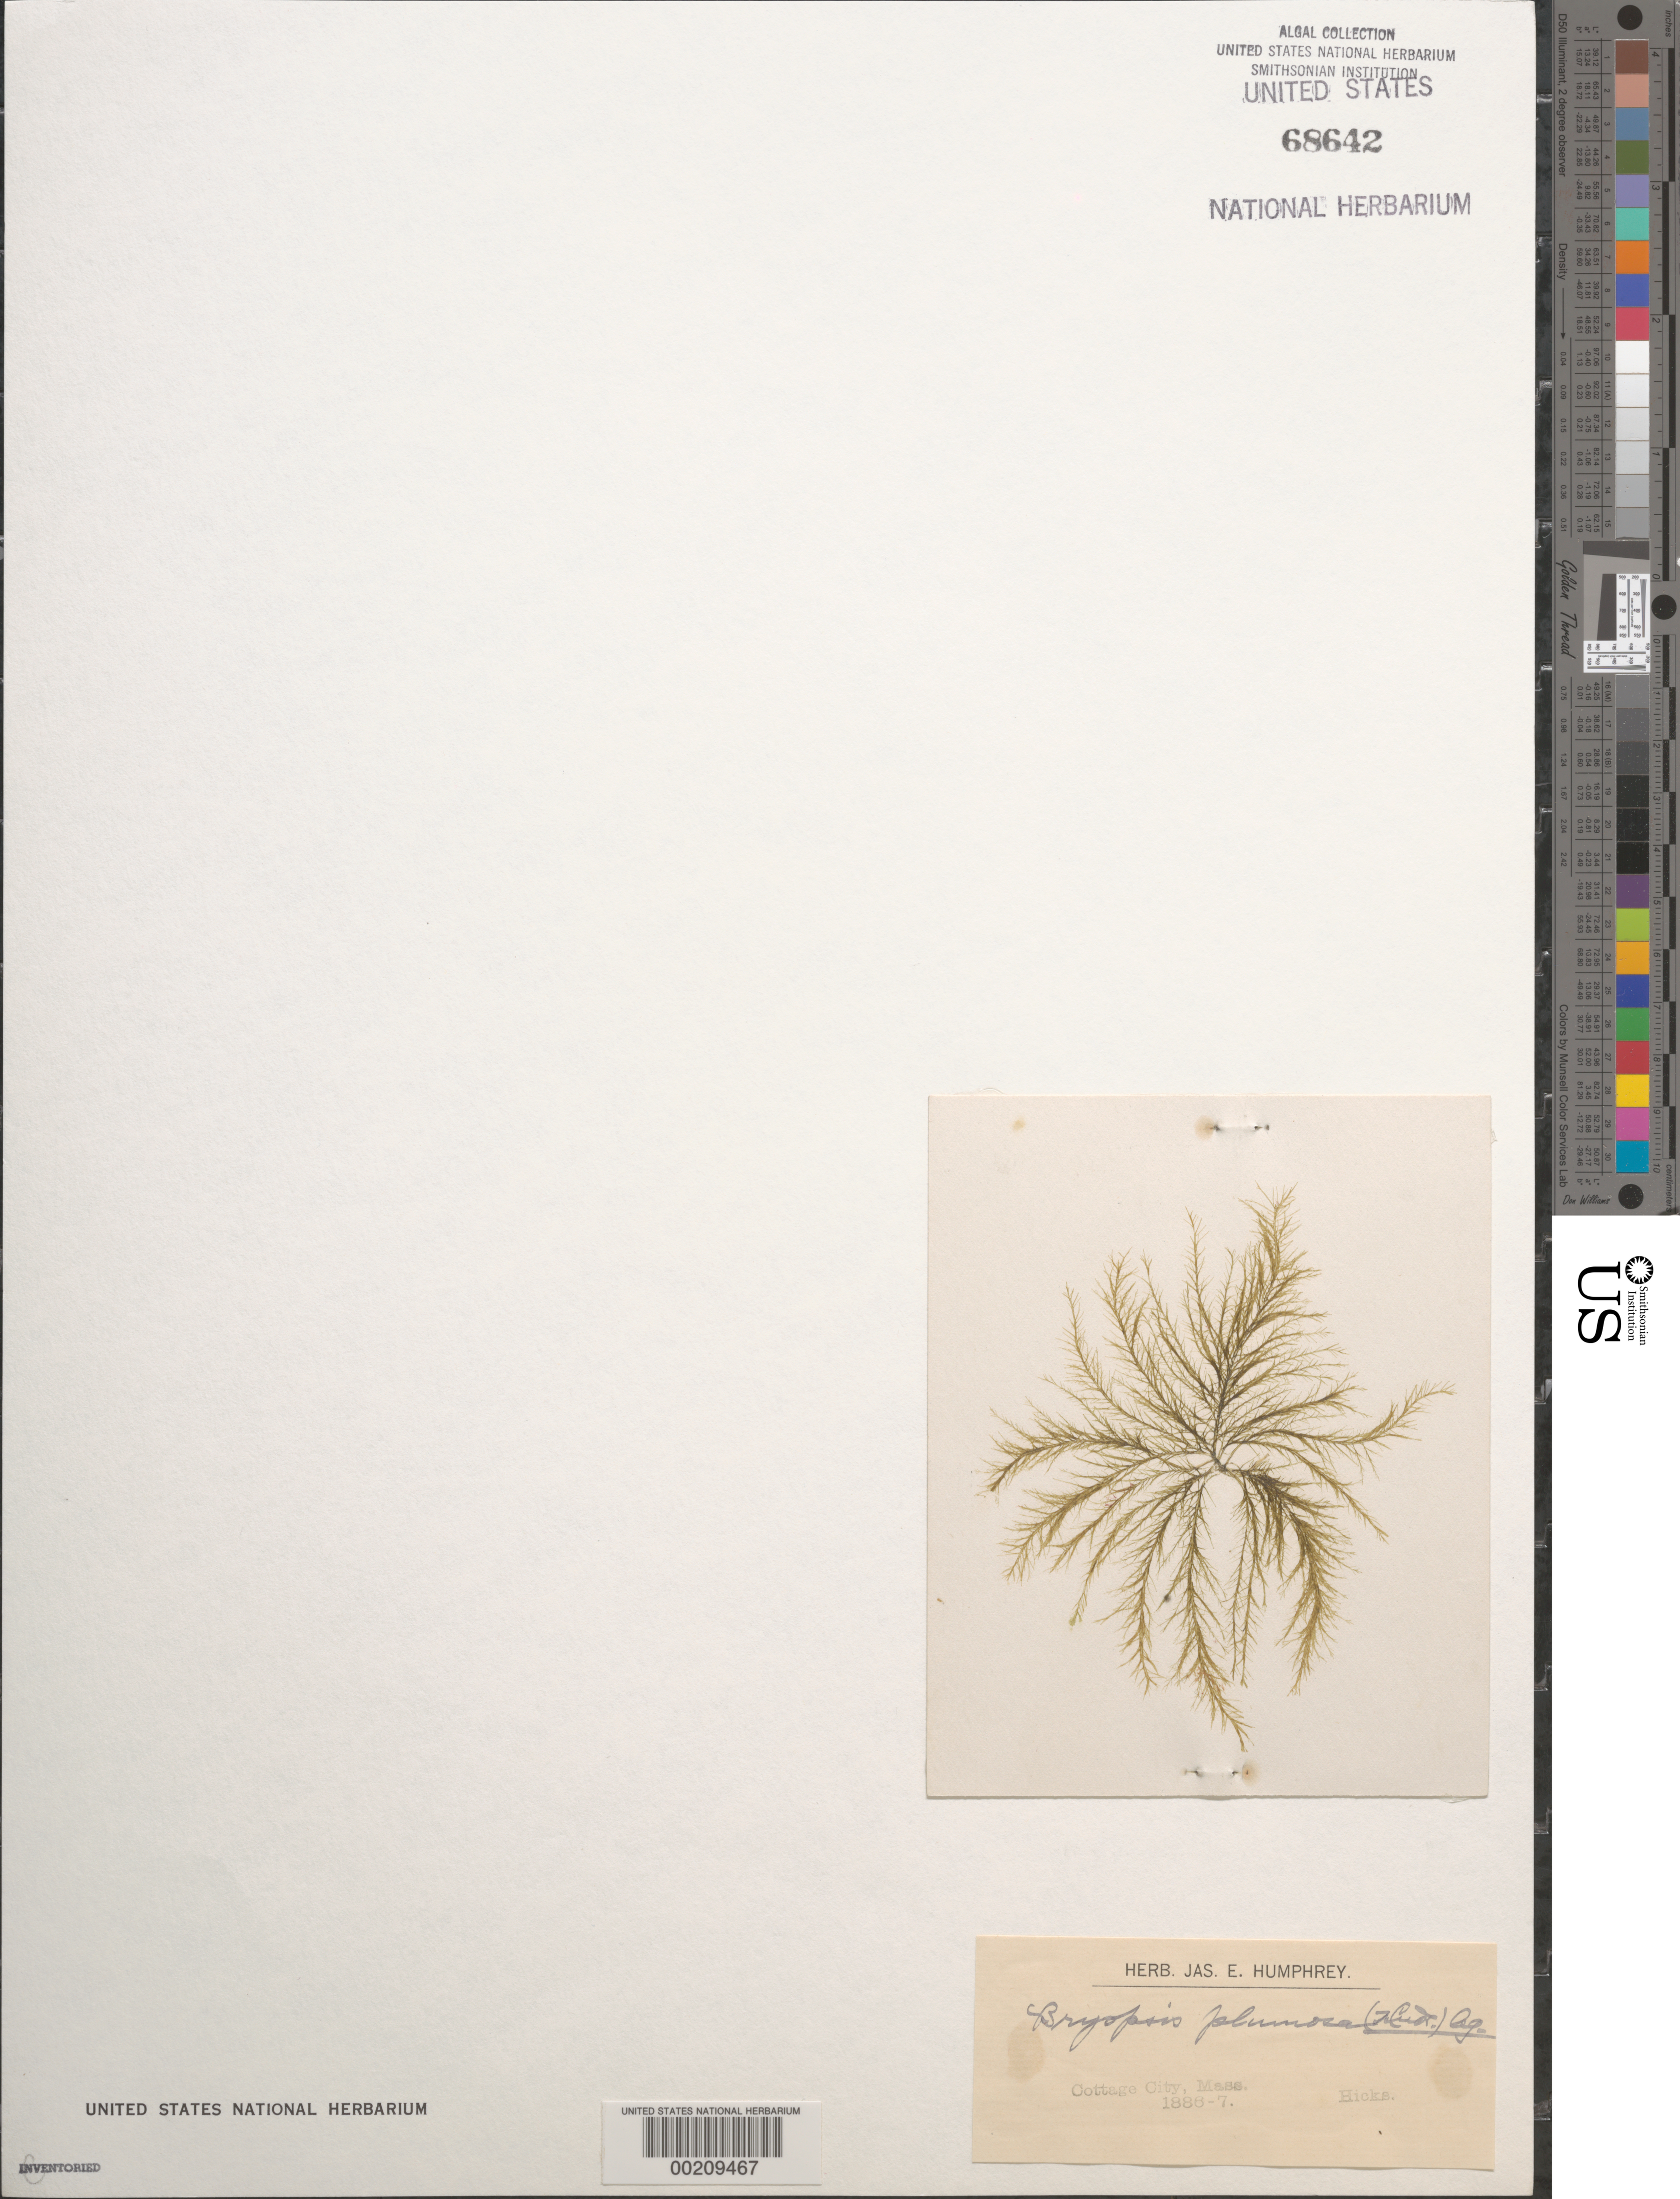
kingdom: Plantae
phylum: Chlorophyta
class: Ulvophyceae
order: Bryopsidales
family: Bryopsidaceae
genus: Bryopsis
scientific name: Bryopsis plumosa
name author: (Huds.) C. Agardh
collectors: -. Hicks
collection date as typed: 1886 to -- --- 1887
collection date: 1886/1887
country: United States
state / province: Massachusetts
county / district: Dukes County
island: Martha's Vineyard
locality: Cottage City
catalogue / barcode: US 68642